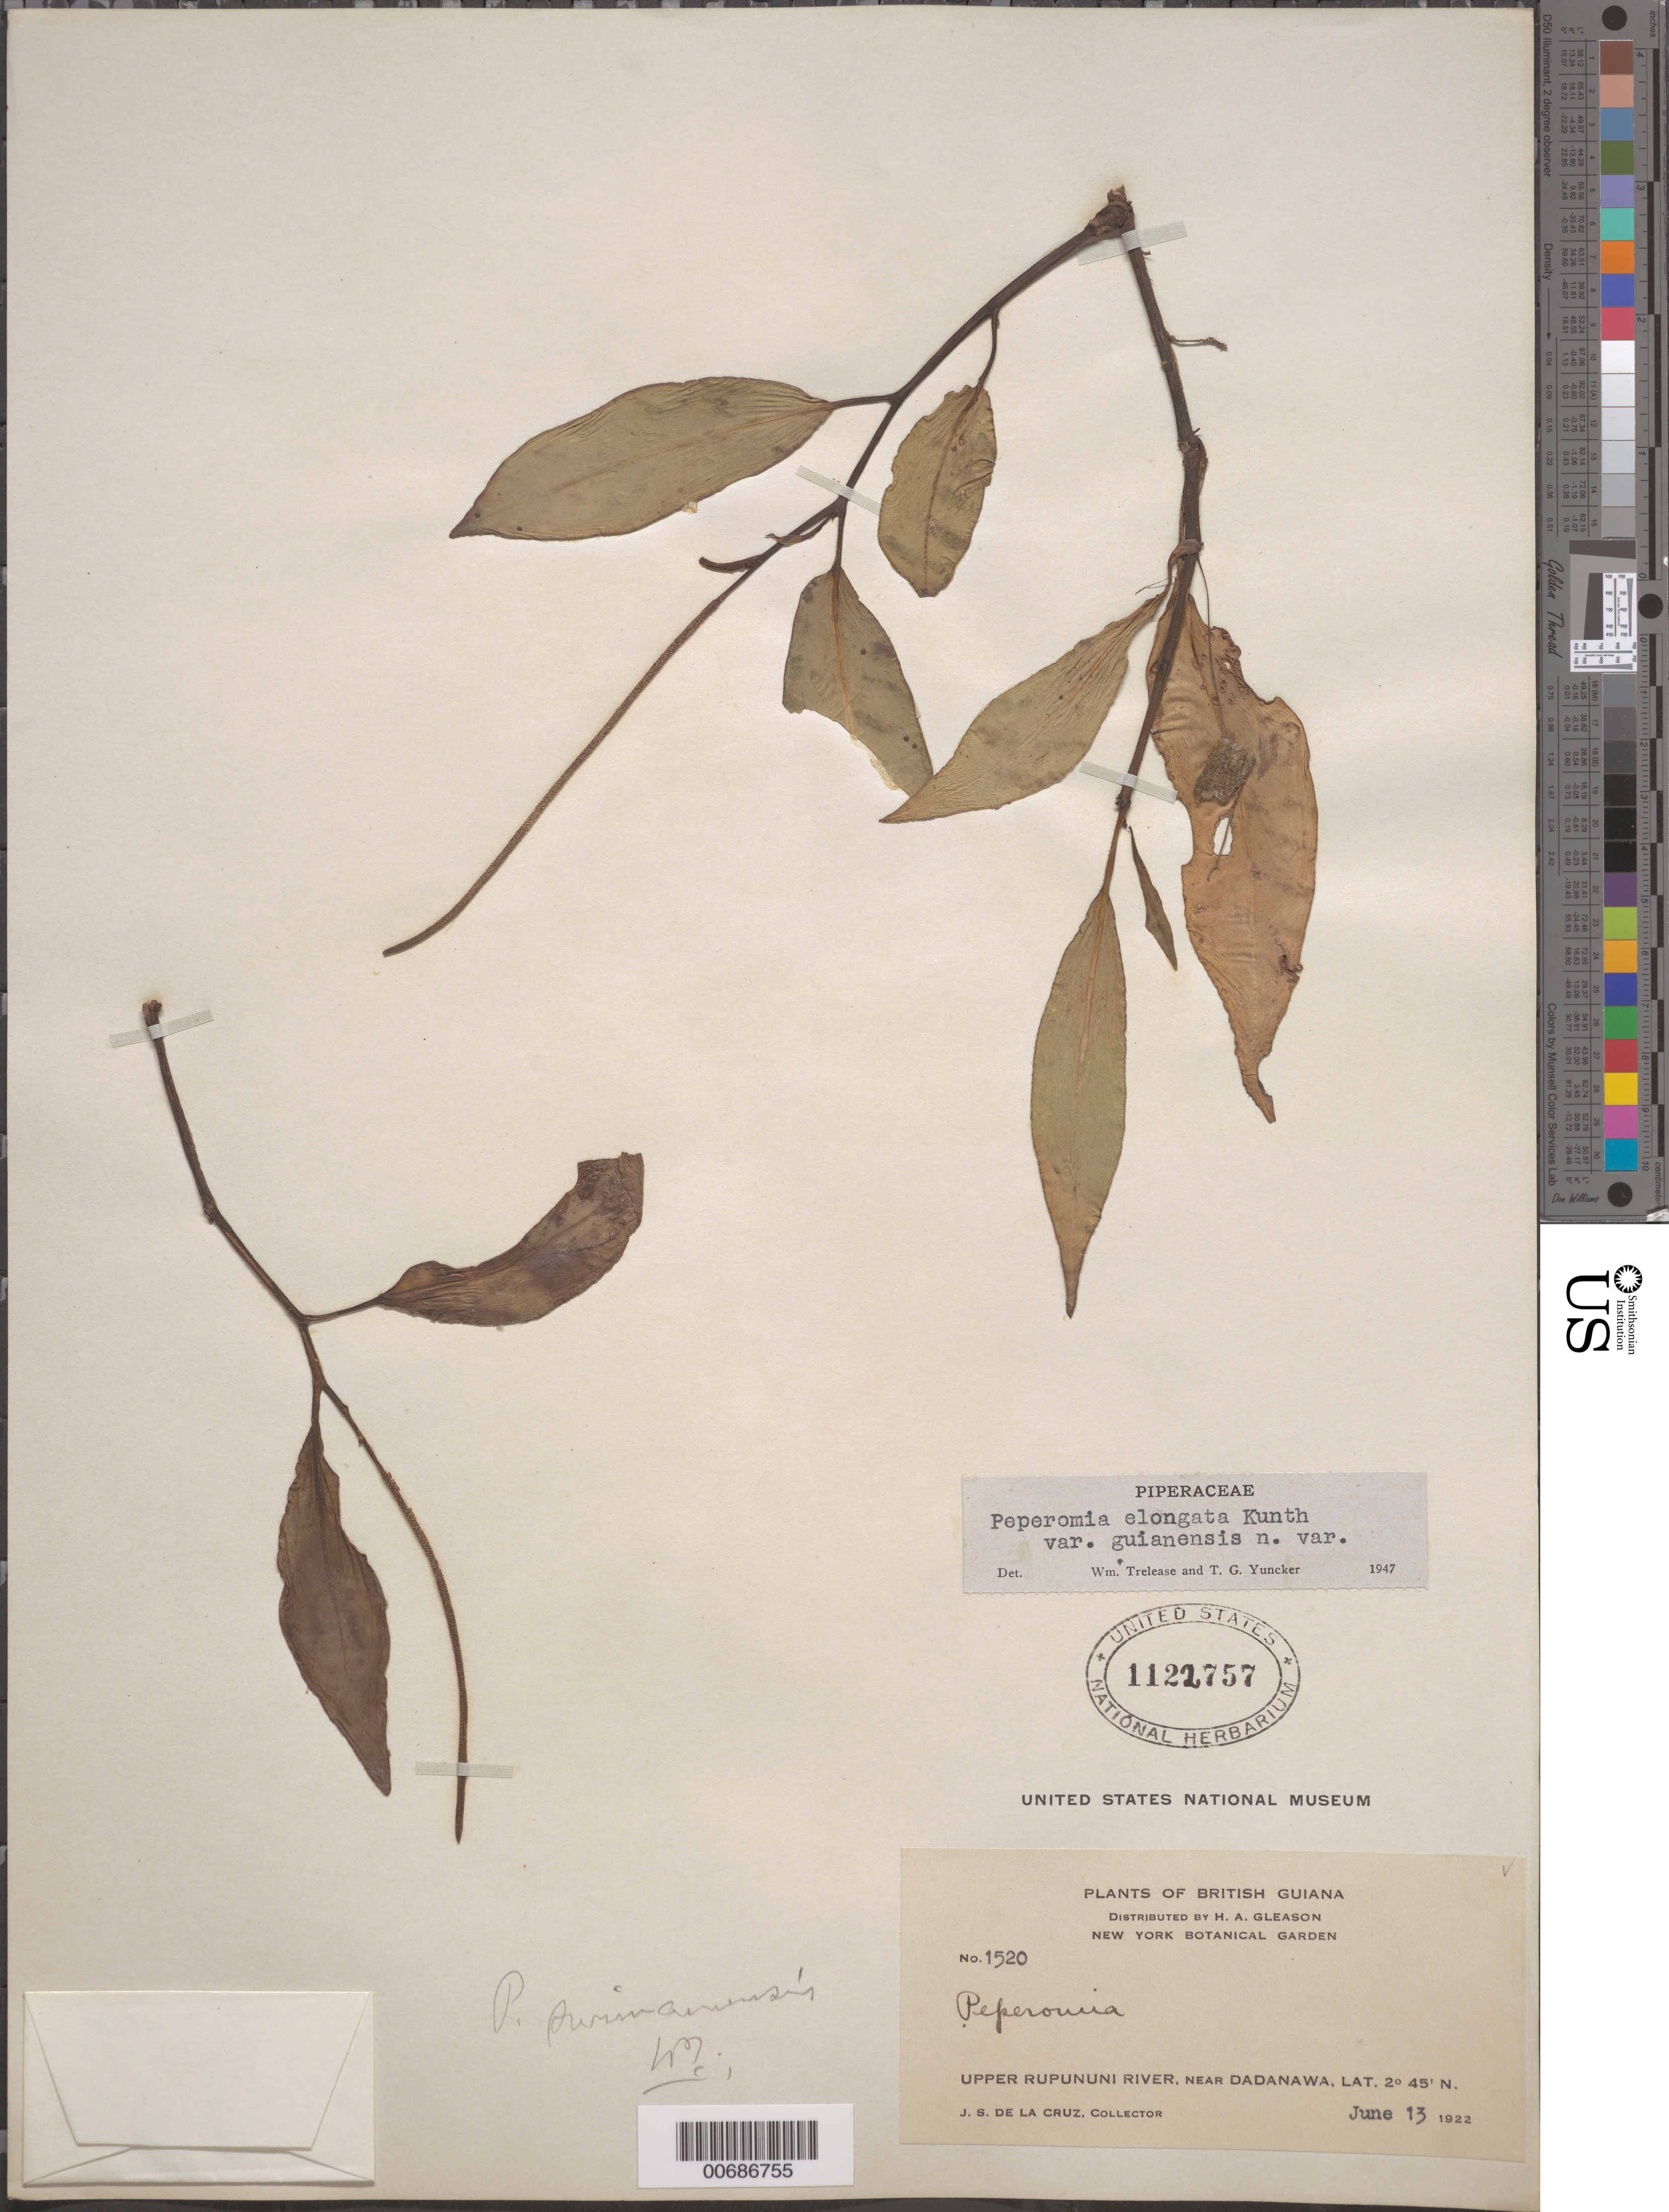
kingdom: Plantae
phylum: Tracheophyta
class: Magnoliopsida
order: Piperales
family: Piperaceae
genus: Peperomia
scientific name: Peperomia elongata var. guianensis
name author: Yunck.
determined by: Trelease, W.; Yuncker, T. G.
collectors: J. S. de la Cruz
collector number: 1520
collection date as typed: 13-Jun-22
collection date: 1922-06-13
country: Guyana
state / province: U. Takutu-U. Essequibo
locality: Dadanawa, vic., upper Rupununi R.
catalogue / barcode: US 1122757